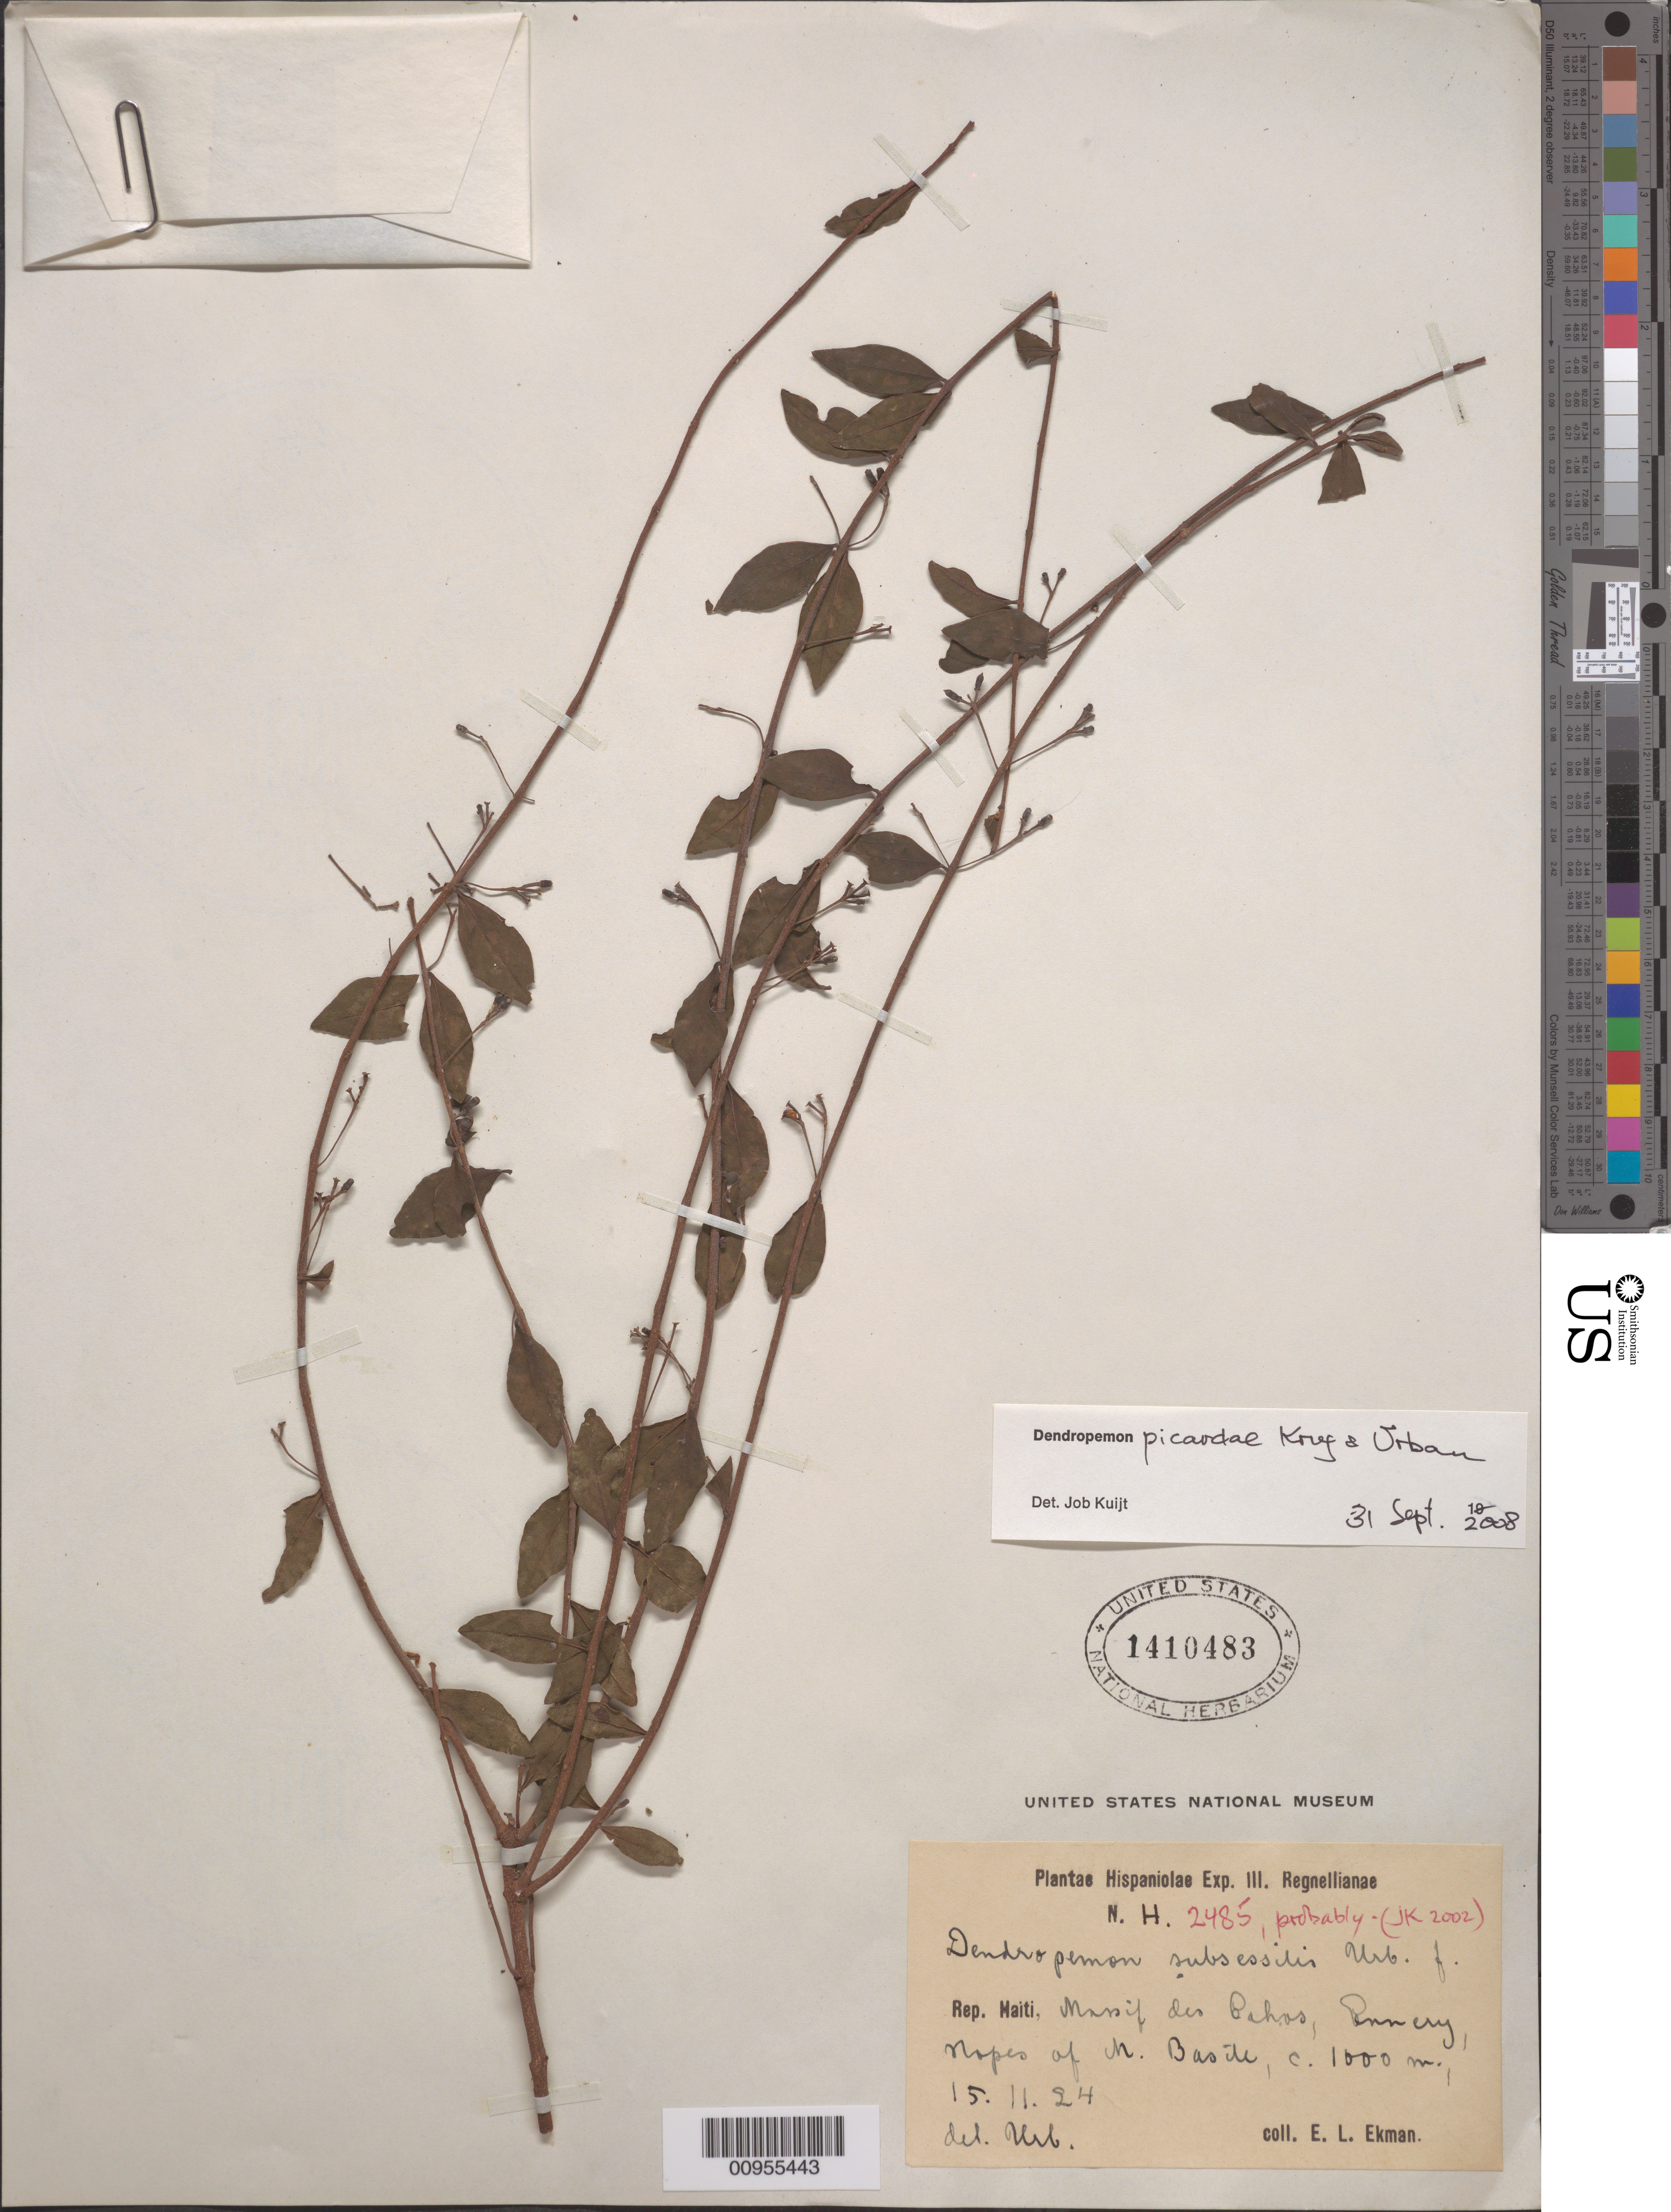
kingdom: Plantae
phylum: Tracheophyta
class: Magnoliopsida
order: Santalales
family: Loranthaceae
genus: Dendropemon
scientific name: Dendropemon picardae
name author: Krug & Urb.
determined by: Kuijt, Job, (CANADA)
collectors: E. L. Ekman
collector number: H 2485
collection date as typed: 15 Nov 1924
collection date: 1924-11-15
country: Haiti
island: Hispaniola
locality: Massif des Cahos, Ennery, slopes of M. Basile.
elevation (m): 1000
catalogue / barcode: US 1410483